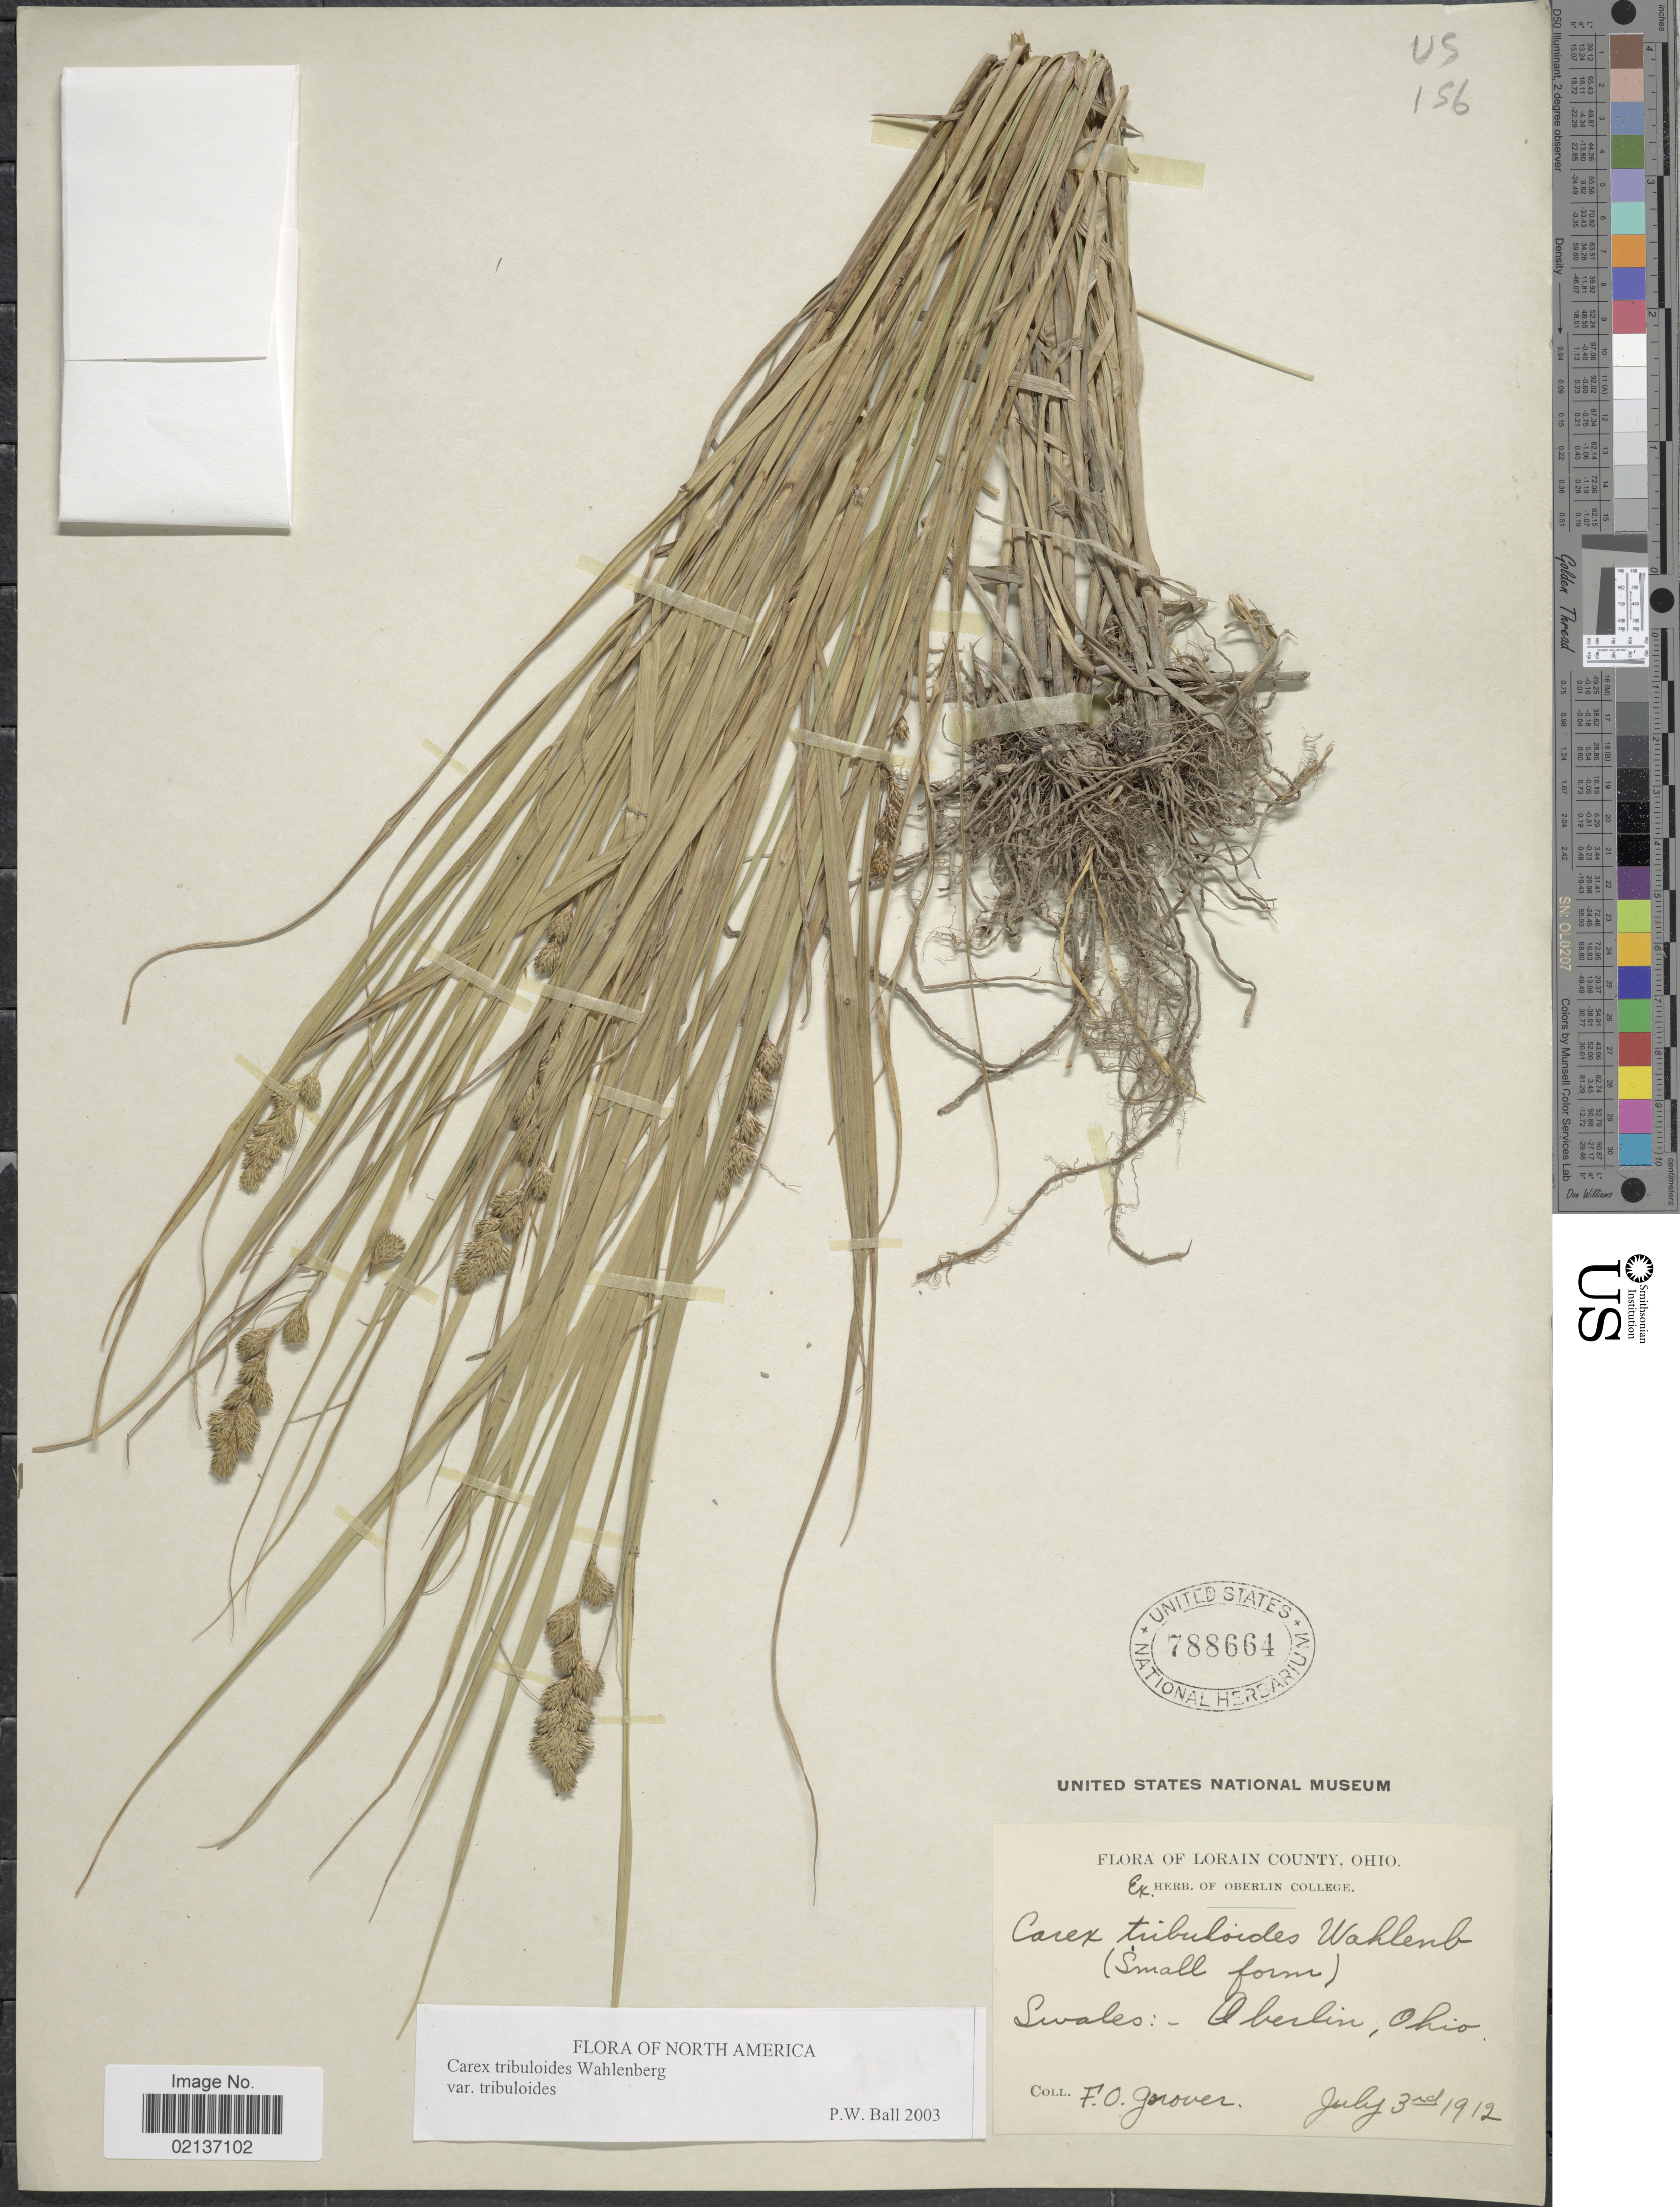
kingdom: Plantae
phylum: Tracheophyta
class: Liliopsida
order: Poales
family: Cyperaceae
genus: Carex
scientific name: Carex tribuloides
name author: Wahlenb.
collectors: F. Grover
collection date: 1912-07-03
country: United States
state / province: Ohio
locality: Lorain County, Swales: Oberlin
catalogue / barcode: US 788664